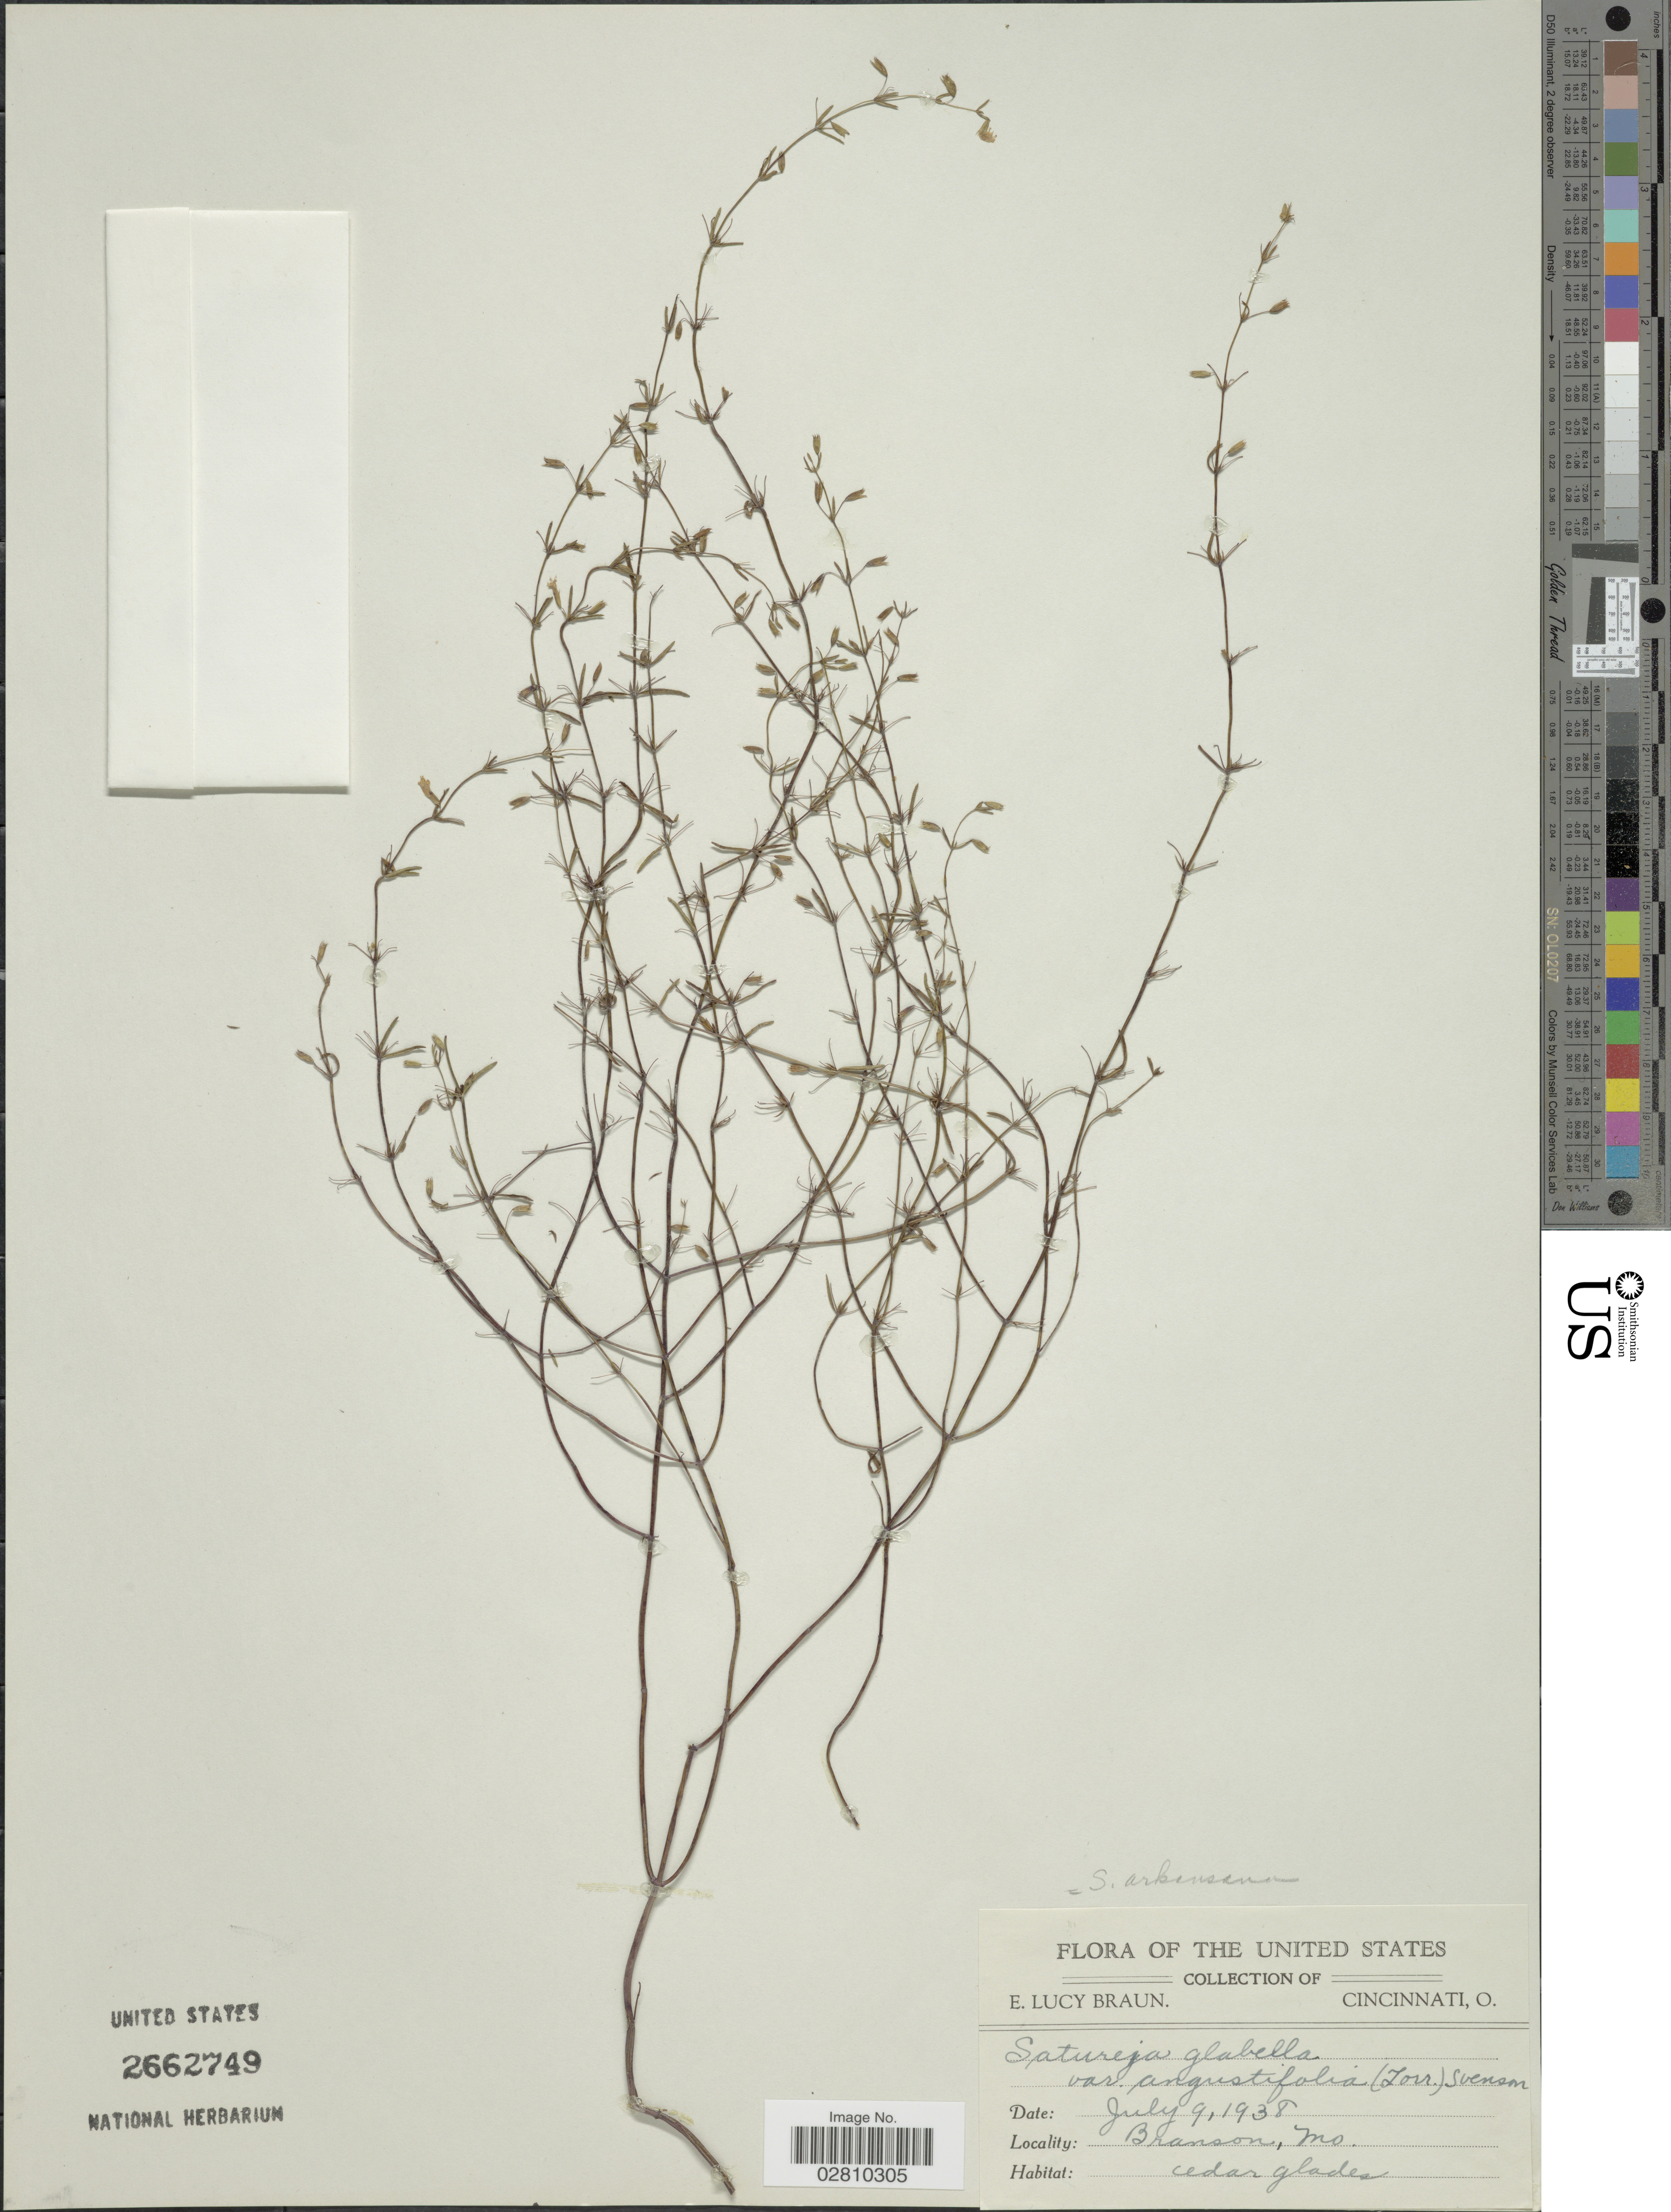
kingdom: Plantae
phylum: Tracheophyta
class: Magnoliopsida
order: Lamiales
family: Lamiaceae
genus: Clinopodium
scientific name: Clinopodium glabrum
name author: (Nutt.) Kuntze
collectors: E. L. Braun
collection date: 1938-07-09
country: United States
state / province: Missouri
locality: Branson, Mo.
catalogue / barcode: US 2662749